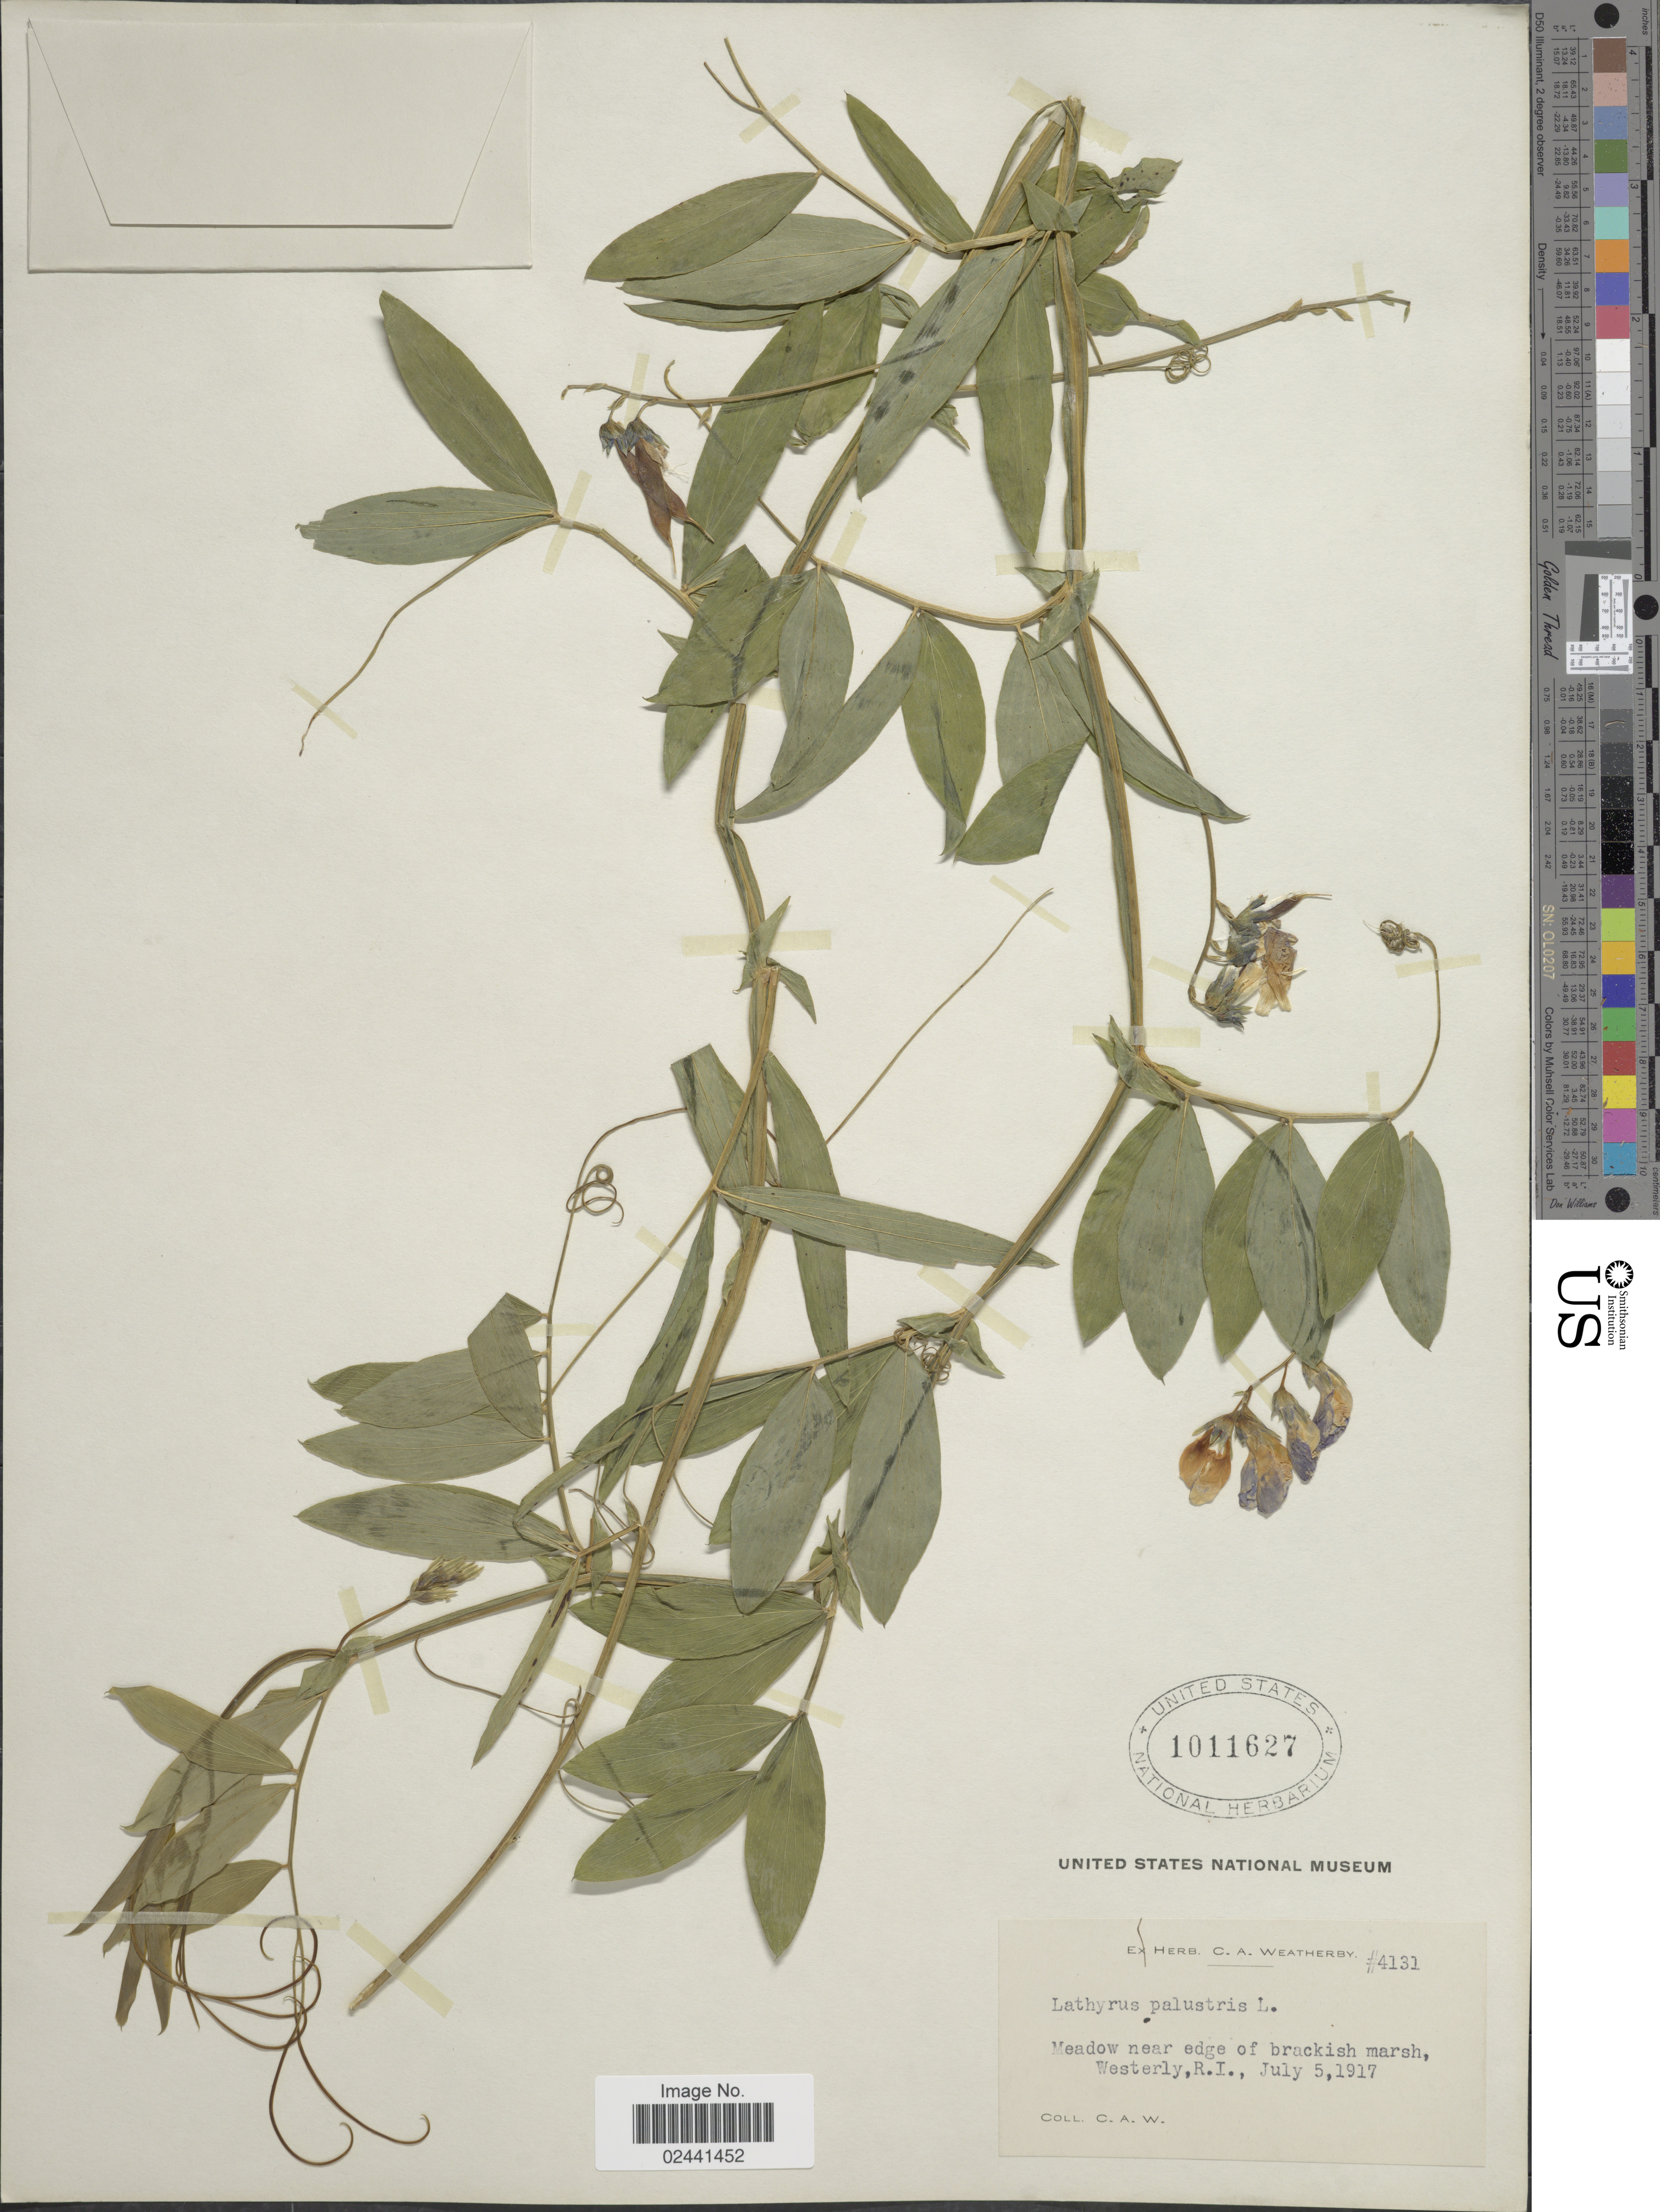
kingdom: Plantae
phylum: Tracheophyta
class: Magnoliopsida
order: Fabales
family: Fabaceae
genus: Lathyrus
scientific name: Lathyrus palustris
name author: L.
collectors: C. A. Weatherby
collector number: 4131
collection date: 1917-07-05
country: United States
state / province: Rhode Island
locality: Meadow near edge of brackish marsh, Westerly.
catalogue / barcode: US 1011627